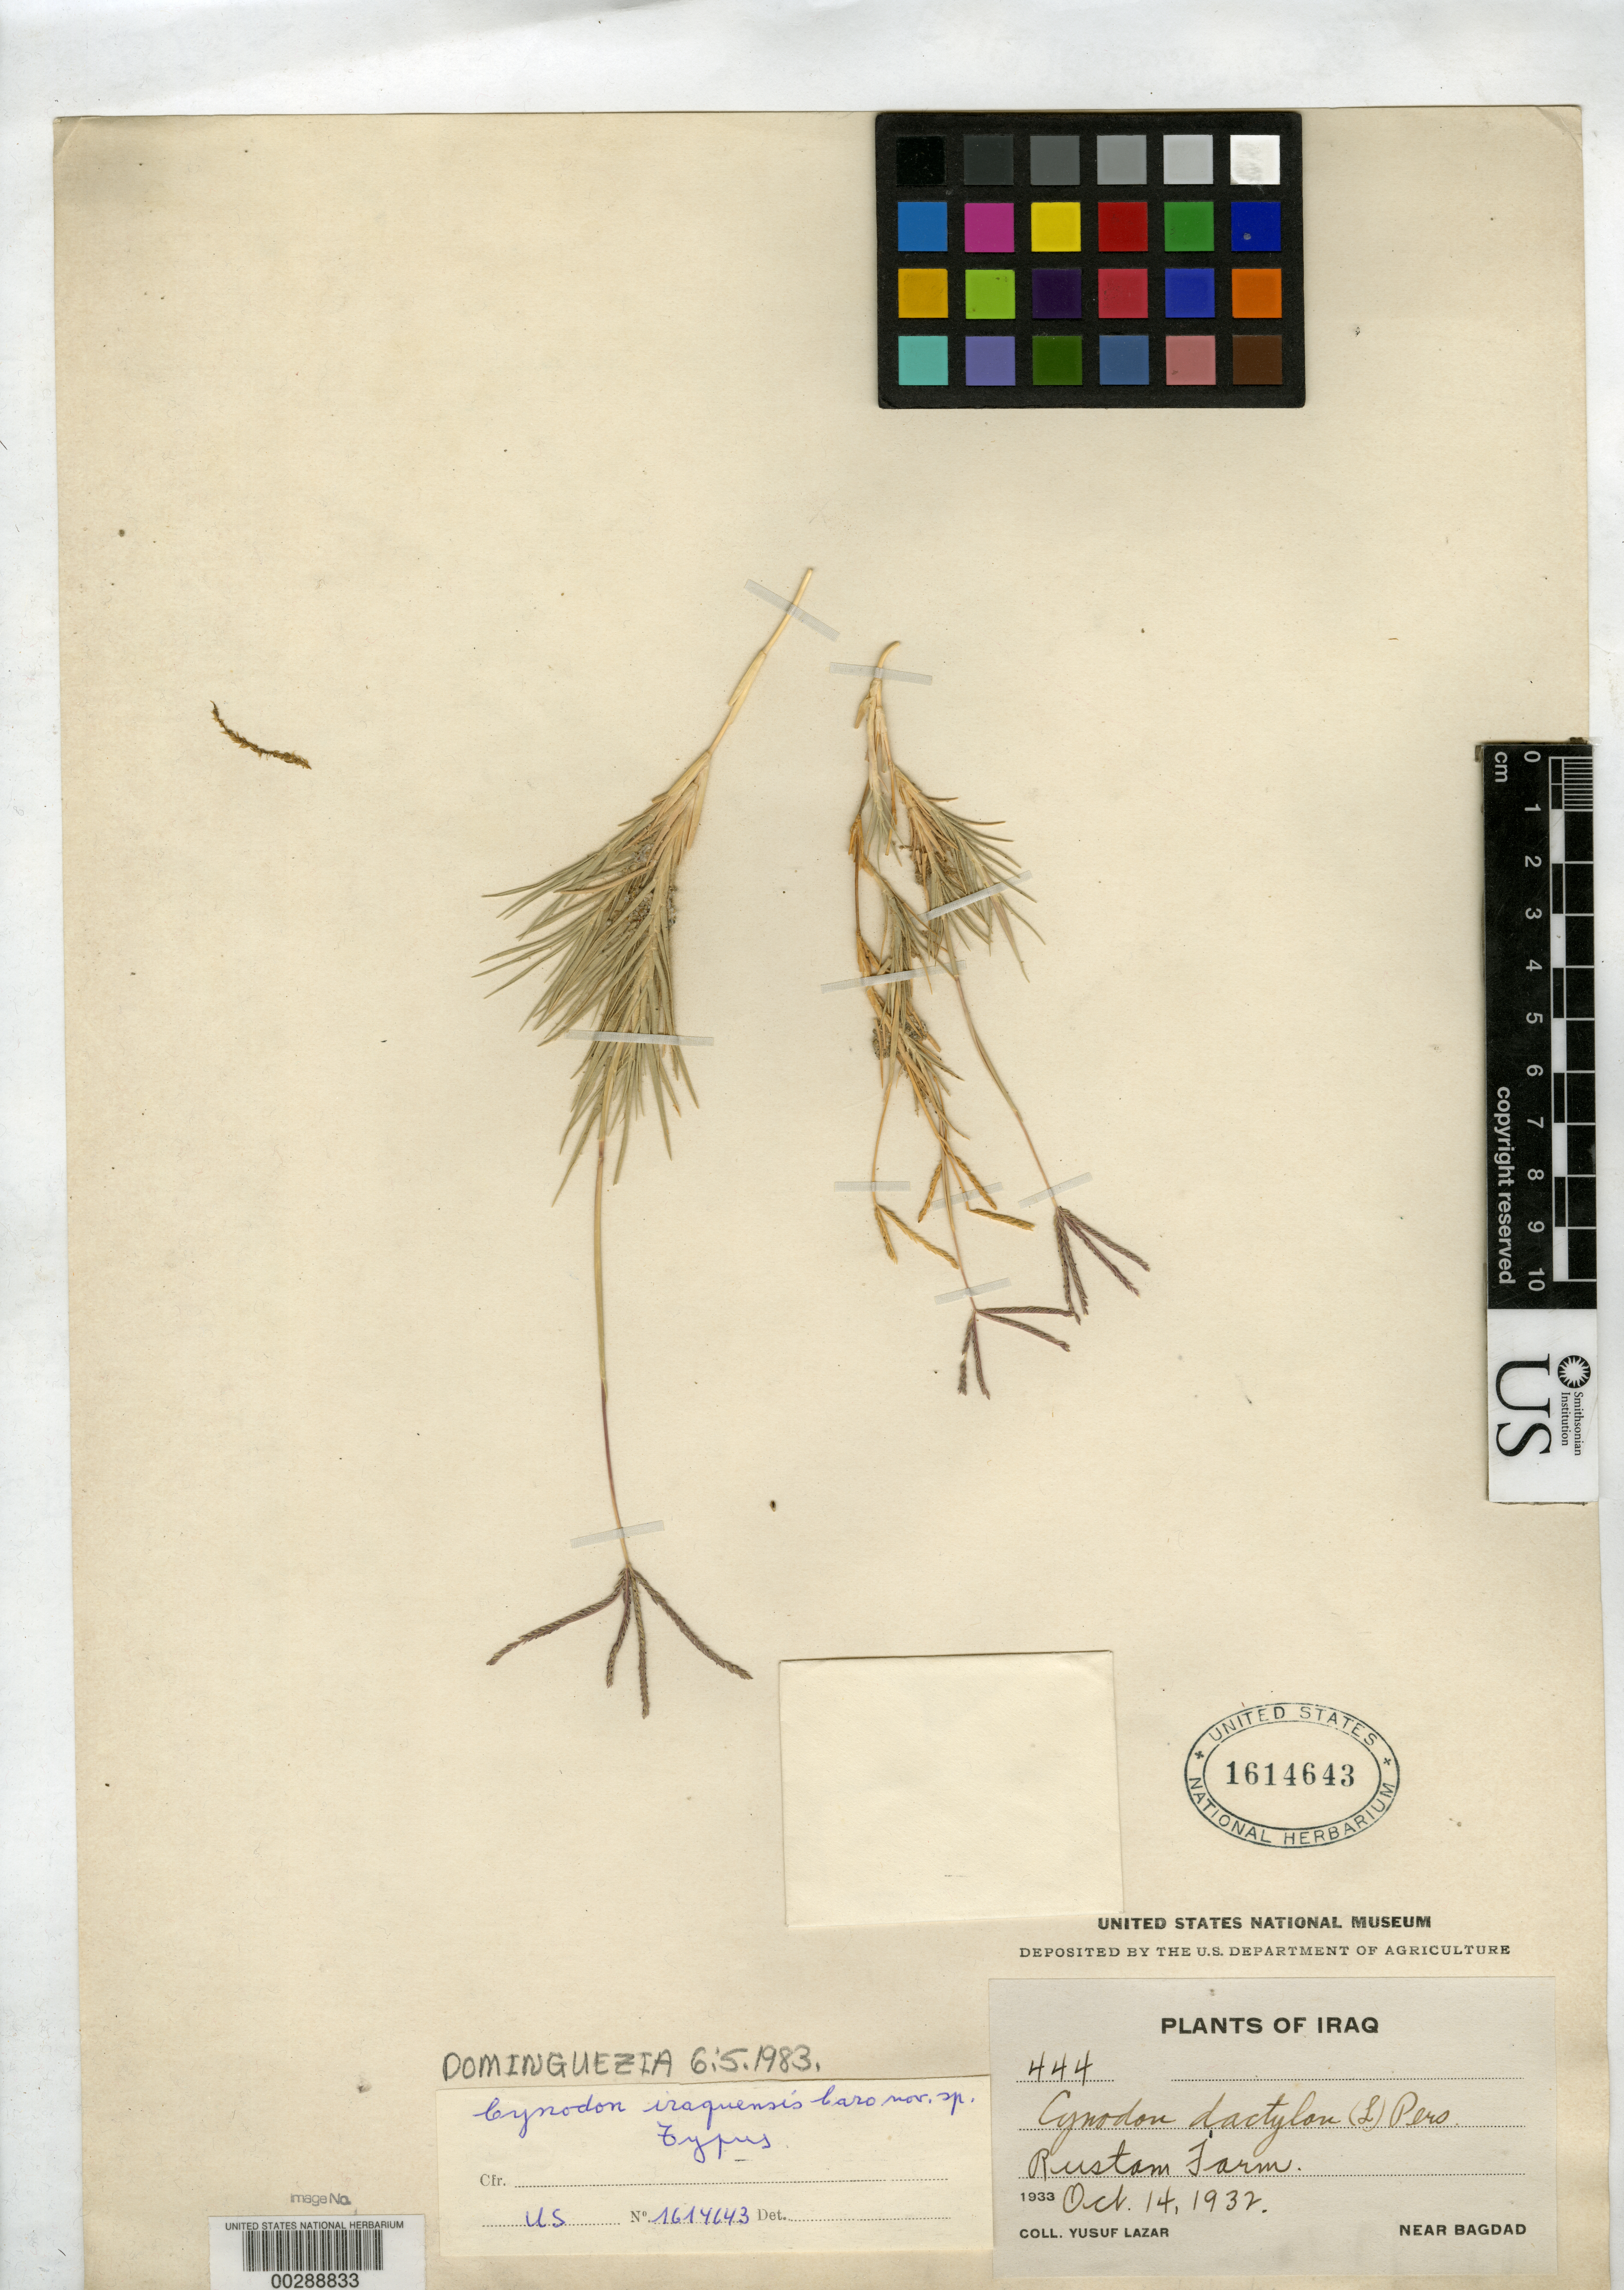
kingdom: Plantae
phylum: Tracheophyta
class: Liliopsida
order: Poales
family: Poaceae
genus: Cynodon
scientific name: Cynodon iraquensis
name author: Caro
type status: Holotype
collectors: Y. Lazar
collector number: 444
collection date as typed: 14 Oct 1932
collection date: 1932-10-14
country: Iraq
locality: Near Bagdad, Rustam Farm.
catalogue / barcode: US 1614643